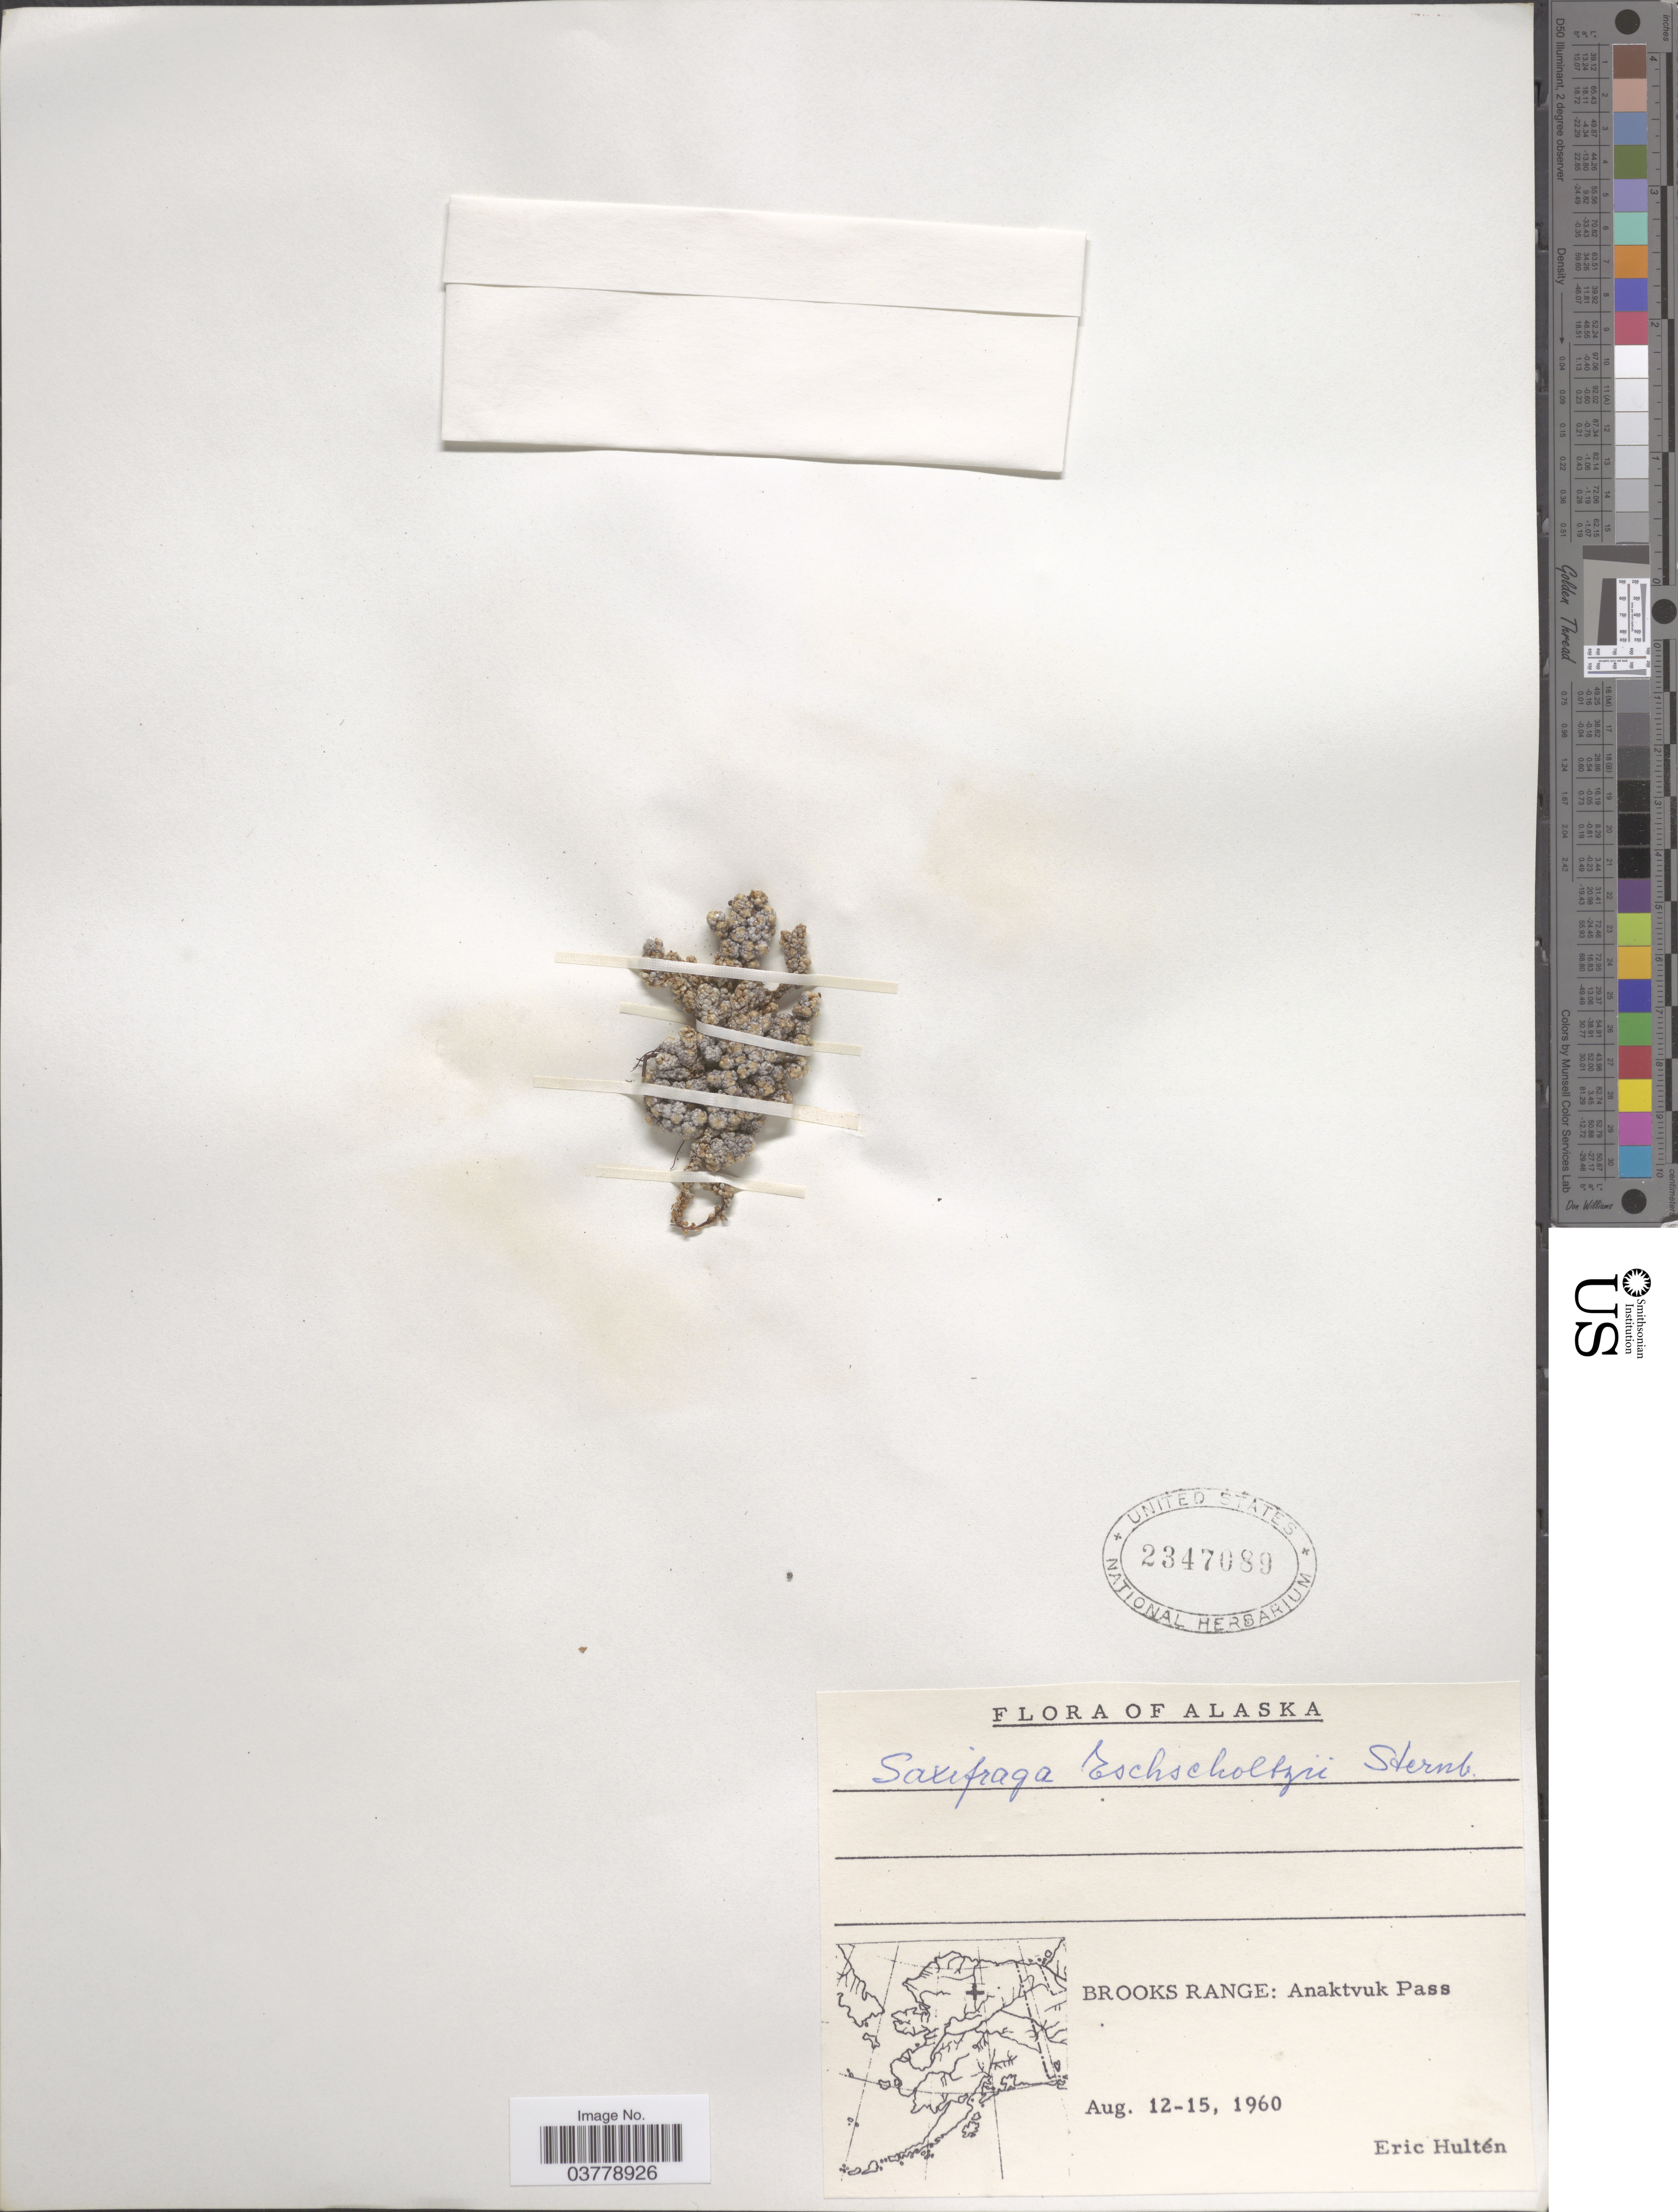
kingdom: Plantae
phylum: Tracheophyta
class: Magnoliopsida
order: Saxifragales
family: Saxifragaceae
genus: Saxifraga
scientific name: Saxifraga eschscholtzii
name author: Sternb.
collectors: E. G. Hultén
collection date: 1960-08-12/1960-08-15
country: United States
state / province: Alaska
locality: Brooks Range: Anaktvuk Pass.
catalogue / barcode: US 2347089